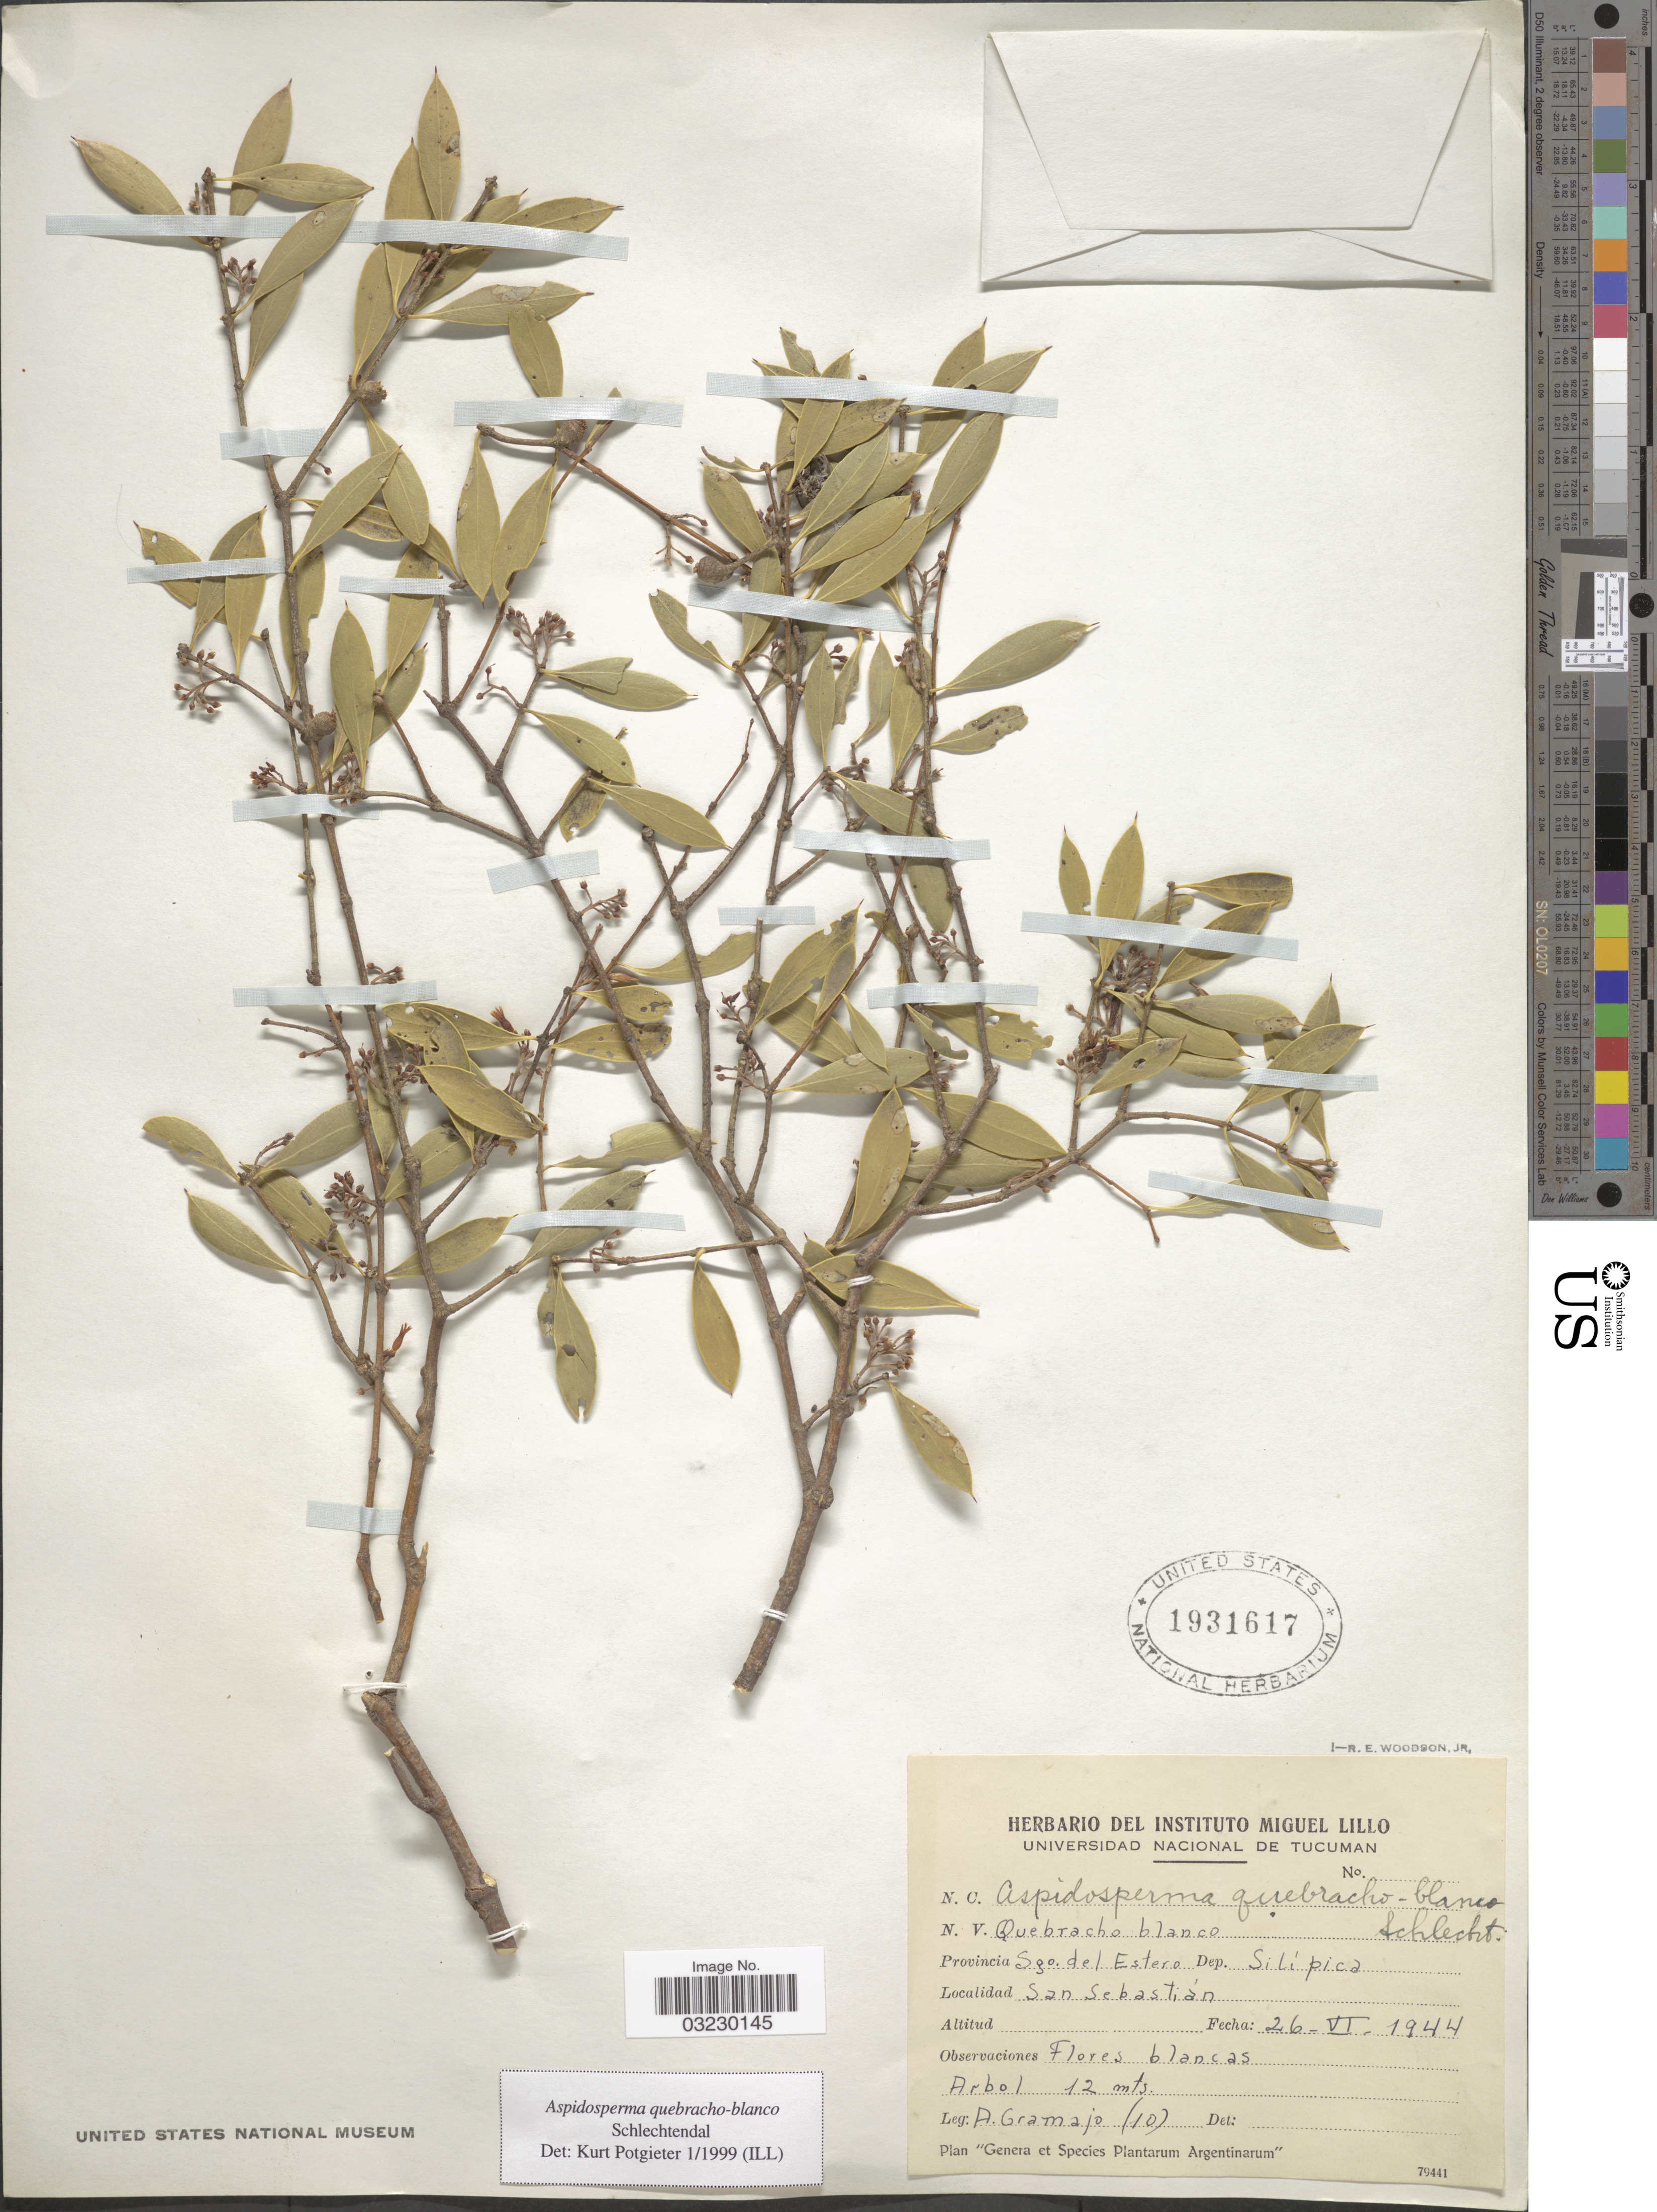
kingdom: Plantae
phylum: Tracheophyta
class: Magnoliopsida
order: Gentianales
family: Apocynaceae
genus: Aspidosperma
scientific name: Aspidosperma quebracho-blanco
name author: Schltdl.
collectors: A. Gramajo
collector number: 10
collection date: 1944-06-26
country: Argentina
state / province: Santiago del Estero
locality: Provincia Sgo. del Estero. Dep. Silípica. San Sebastián.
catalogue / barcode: US 1931617